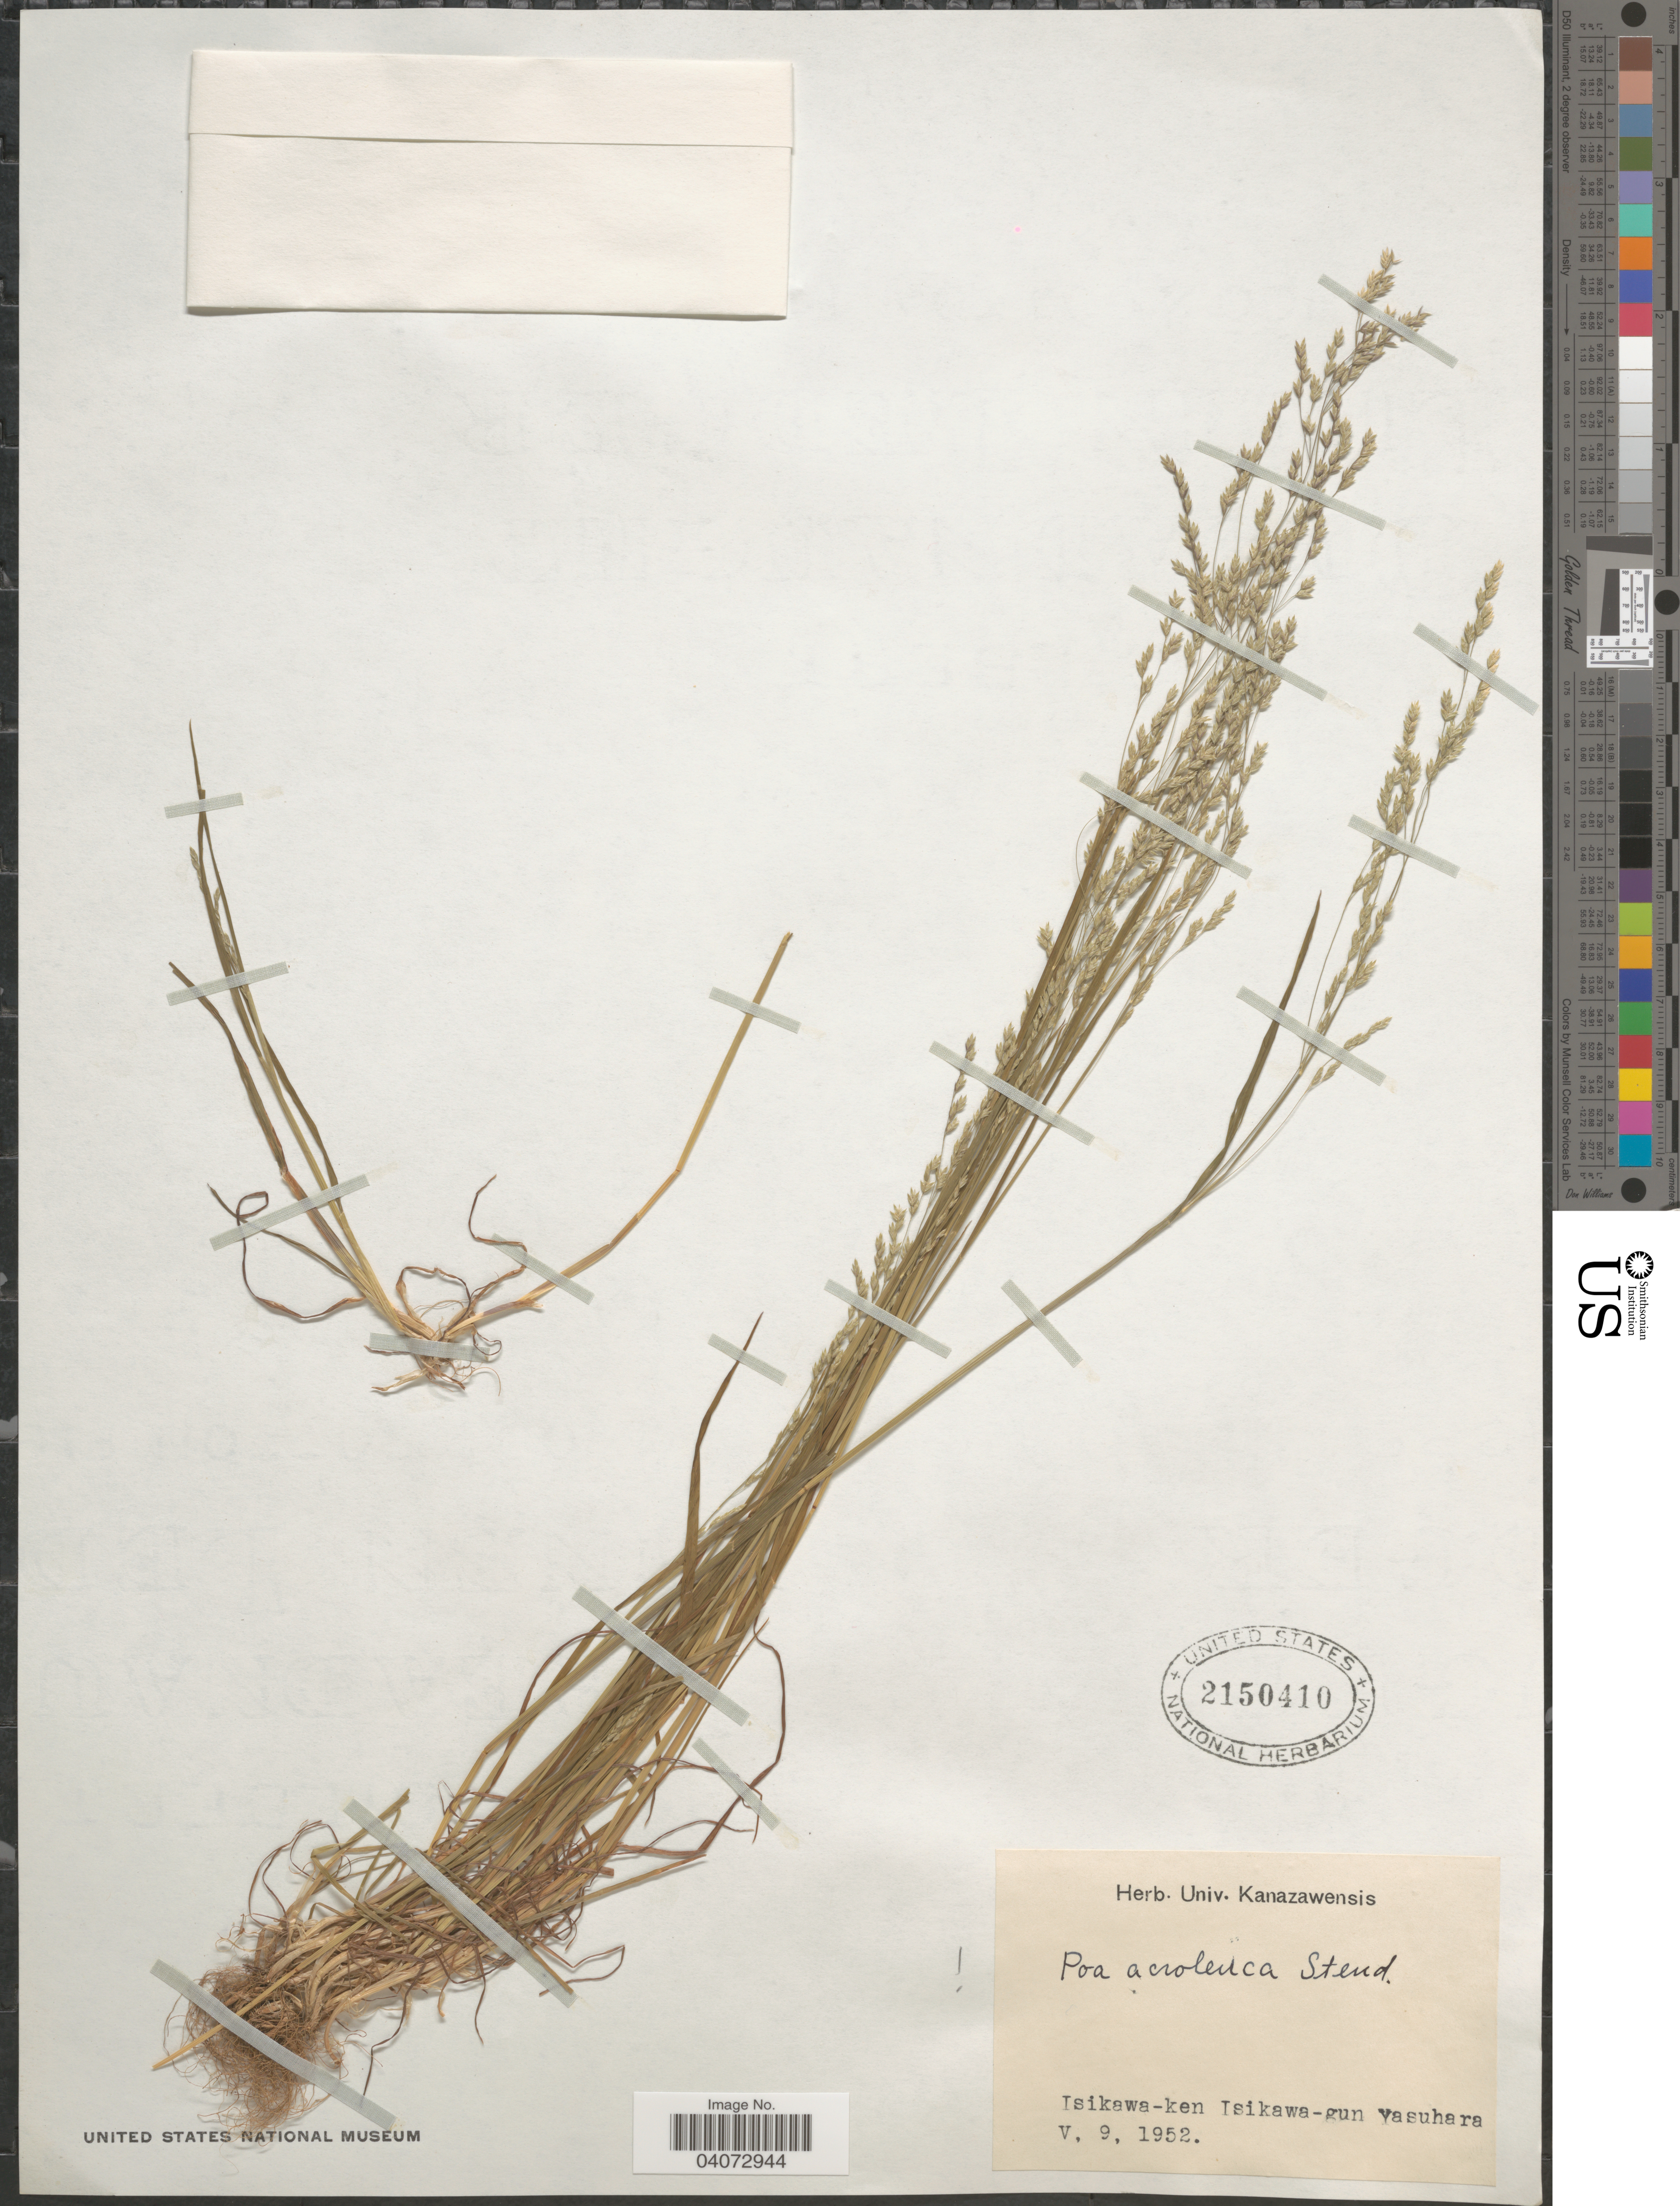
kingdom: Plantae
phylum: Tracheophyta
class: Liliopsida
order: Poales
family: Poaceae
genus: Poa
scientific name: Poa acroleuca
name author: Steud.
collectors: Ex Herb. Univ. Kanazawensis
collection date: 1952-05-09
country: Japan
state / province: Isikawa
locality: Isikawa-ken Isikawa-gun Yasuhara.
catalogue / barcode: US 2150410